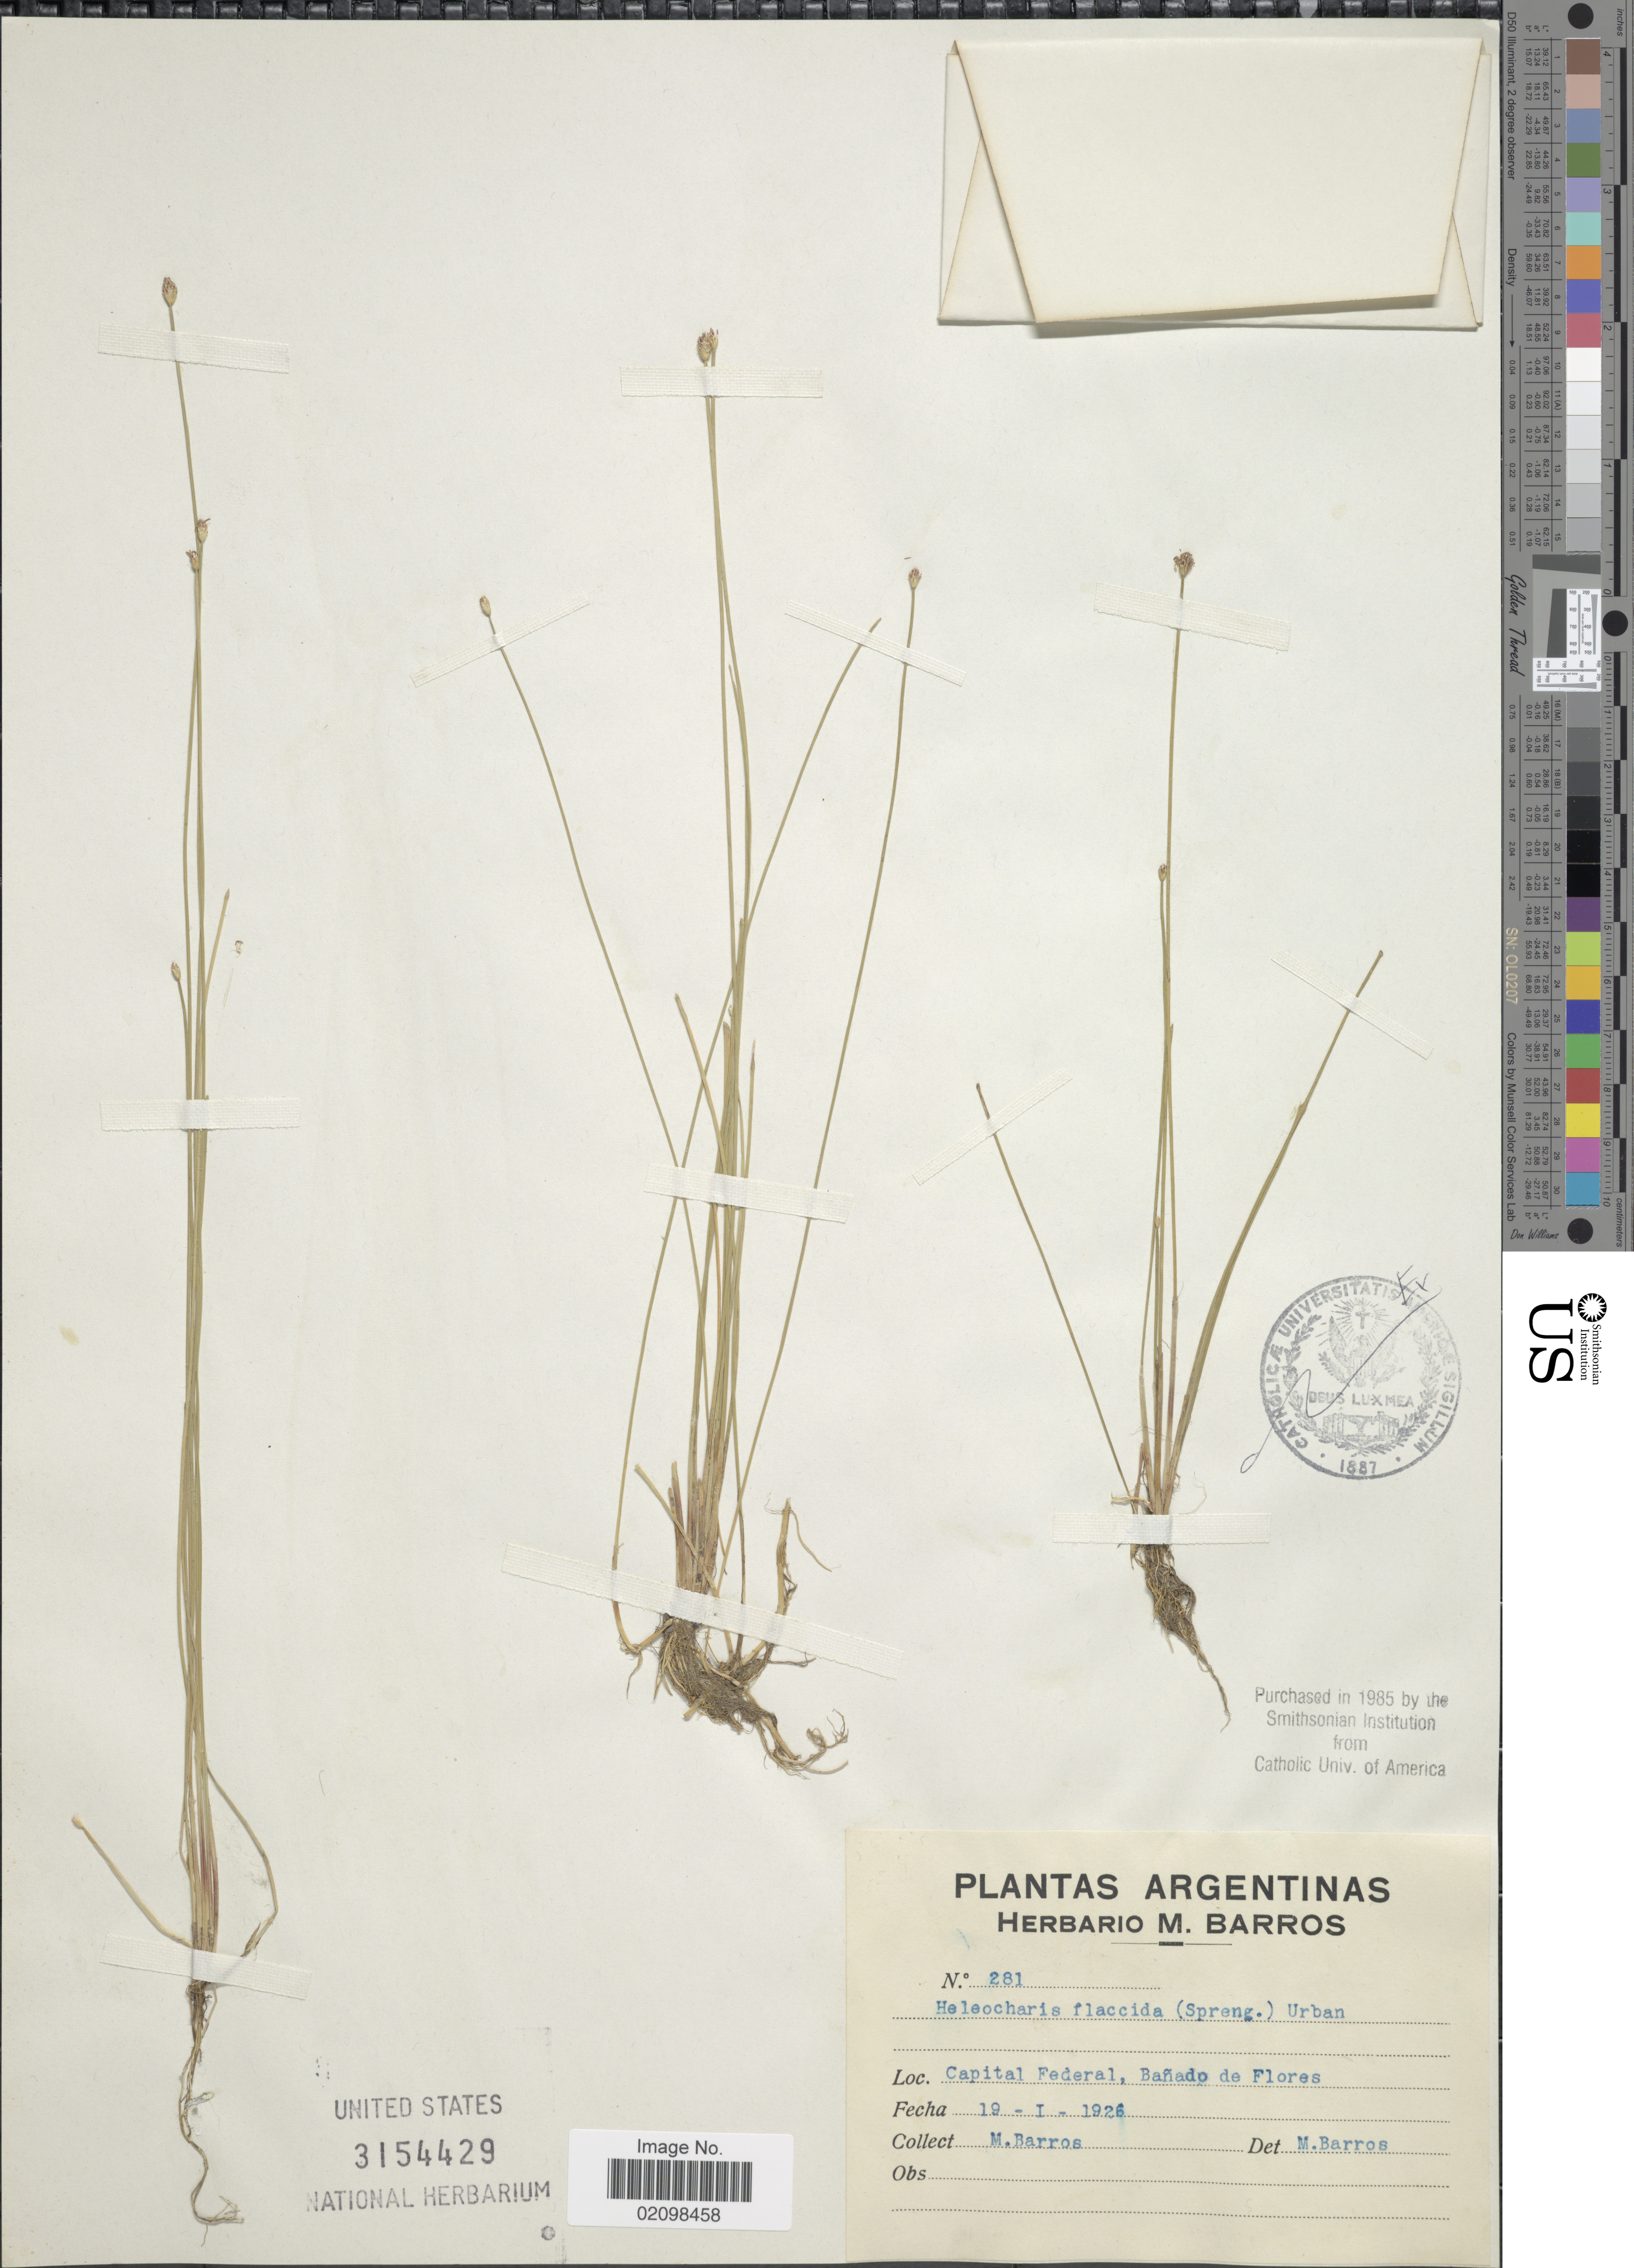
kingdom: Plantae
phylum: Tracheophyta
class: Liliopsida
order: Poales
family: Cyperaceae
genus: Eleocharis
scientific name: Eleocharis flavescens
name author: (Poir.) Urb.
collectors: M. Barros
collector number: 281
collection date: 1926-01-19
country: Argentina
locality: Capital Federal, Bañado de Flores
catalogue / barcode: US 3154429